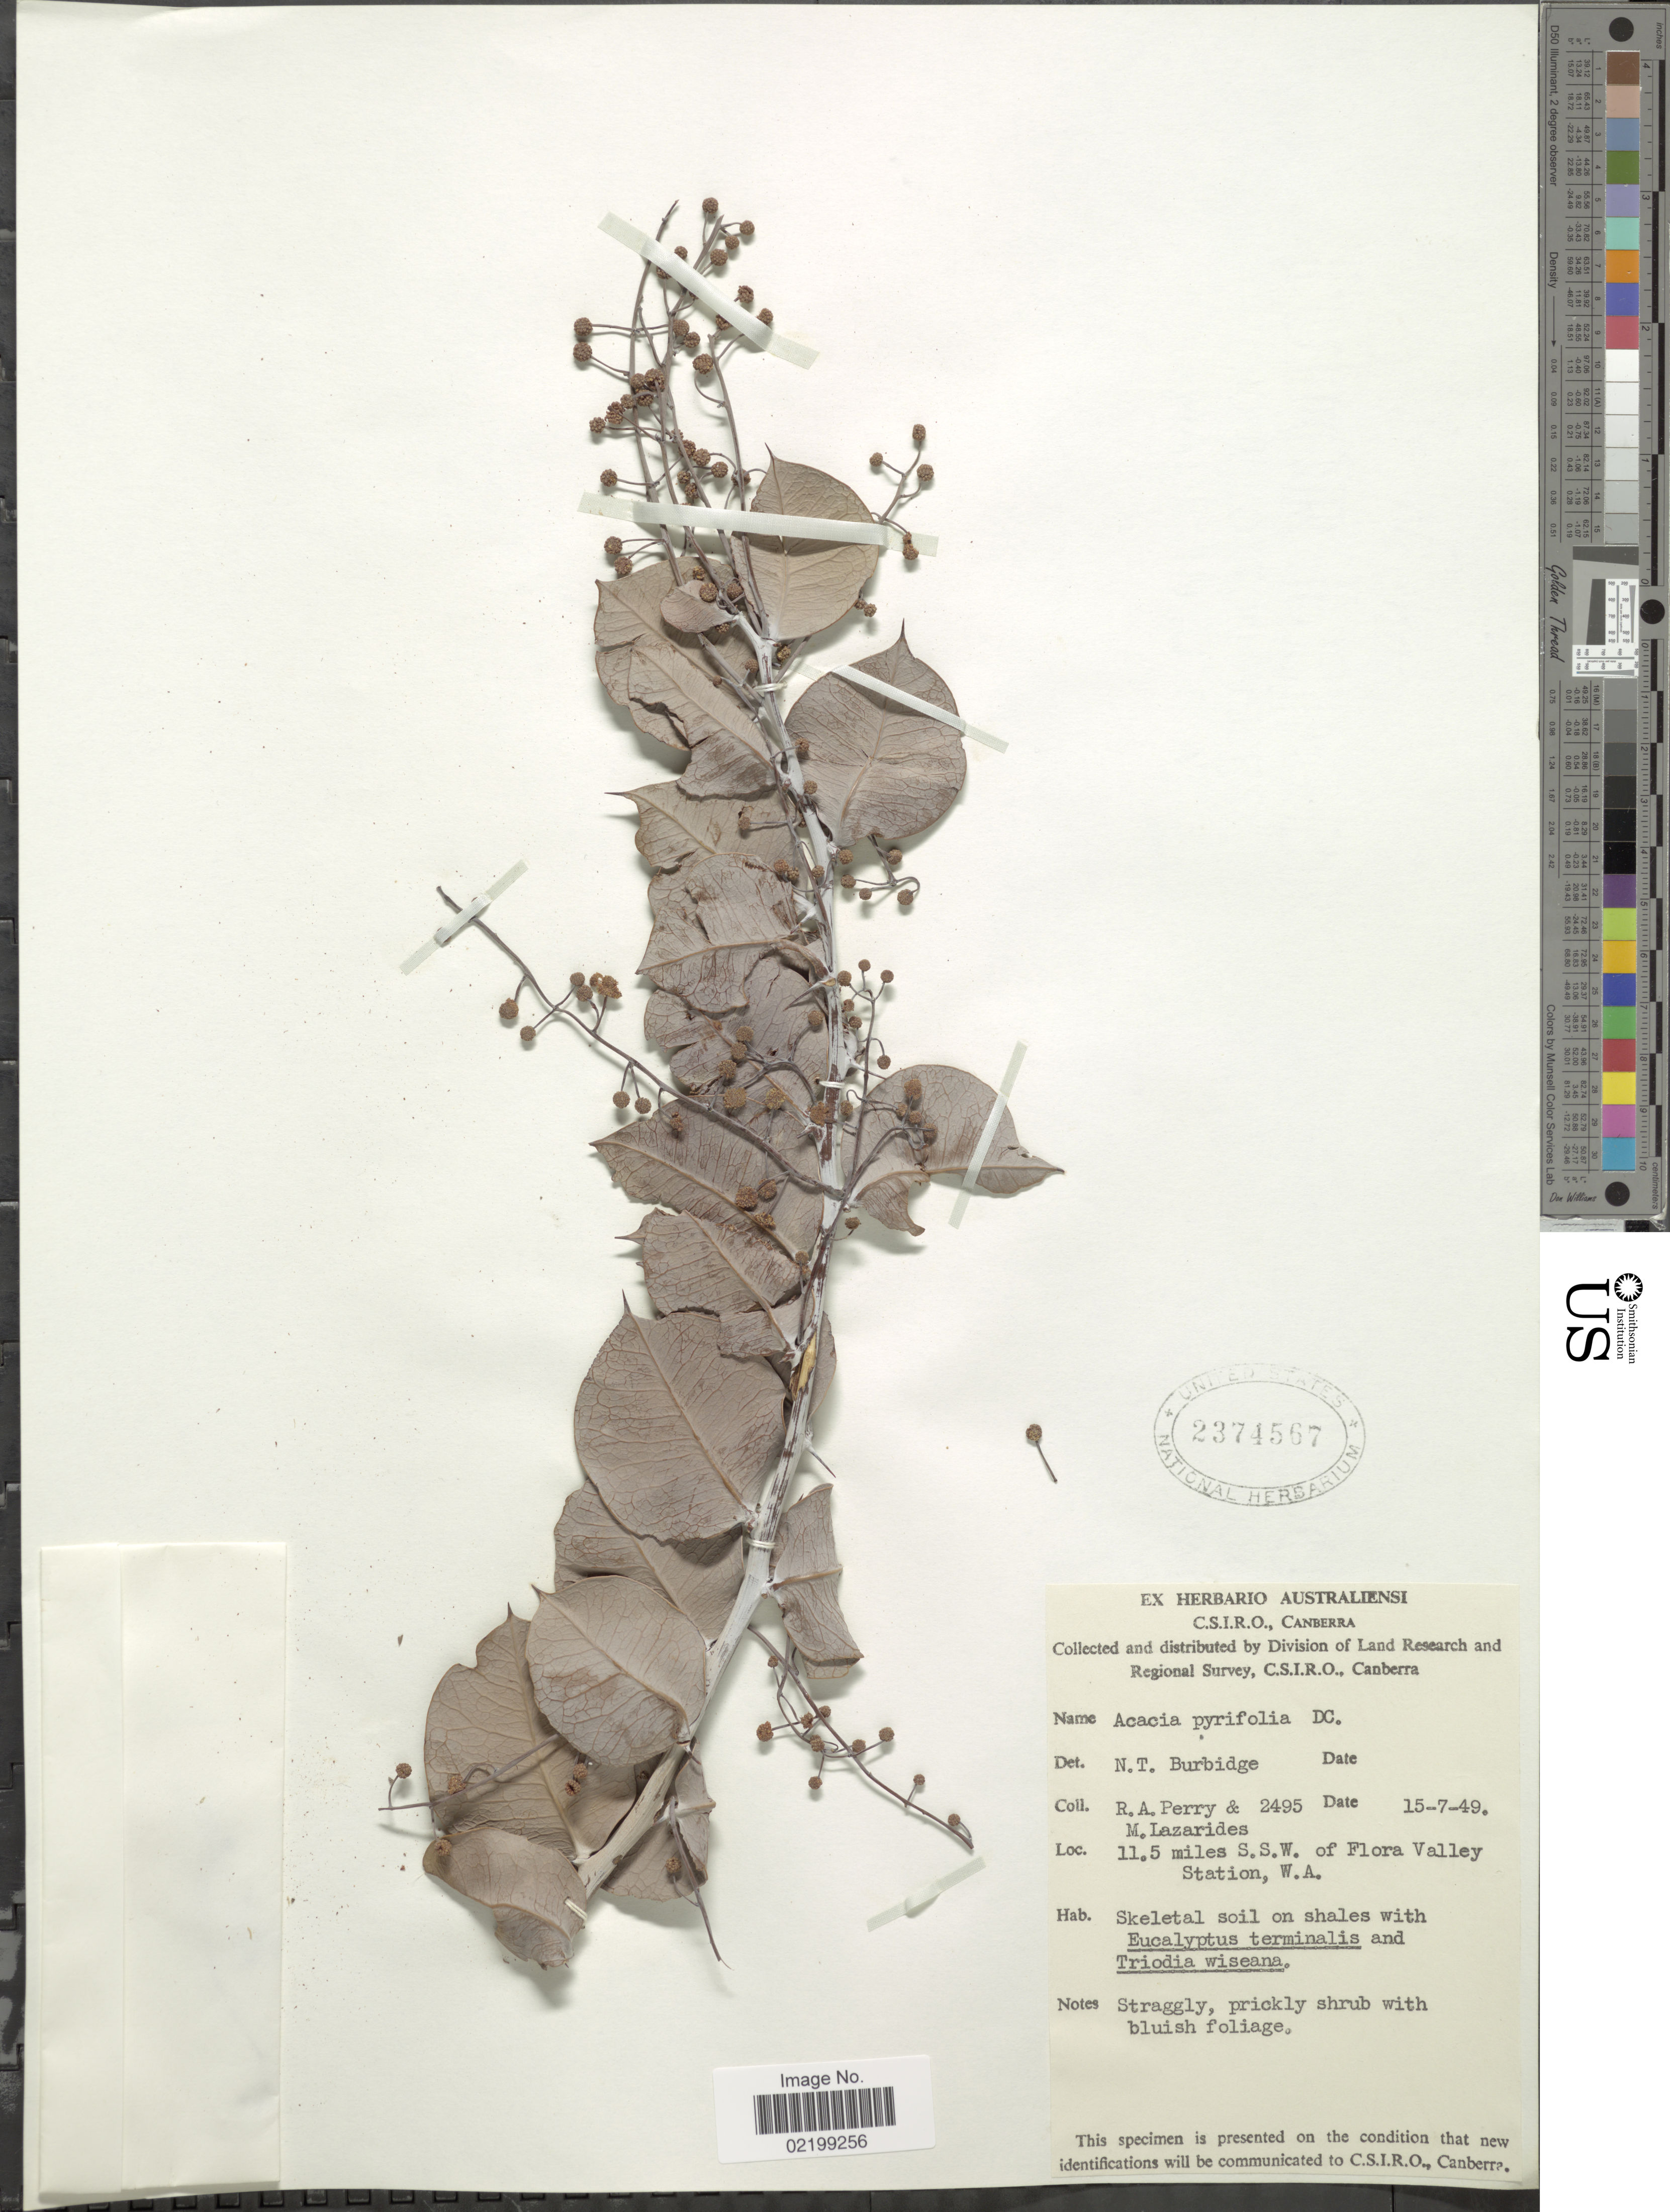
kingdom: Plantae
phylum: Tracheophyta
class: Magnoliopsida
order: Fabales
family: Fabaceae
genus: Acacia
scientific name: Acacia pyrifolia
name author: DC.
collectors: Perry, R. A. & M. Lazarides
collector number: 2495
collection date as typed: Transcribed d/m/y: 15/7/49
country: Australia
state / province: Western Australia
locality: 11.5 miles S.S.W. of Flora Valley Station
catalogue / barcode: US 2374567